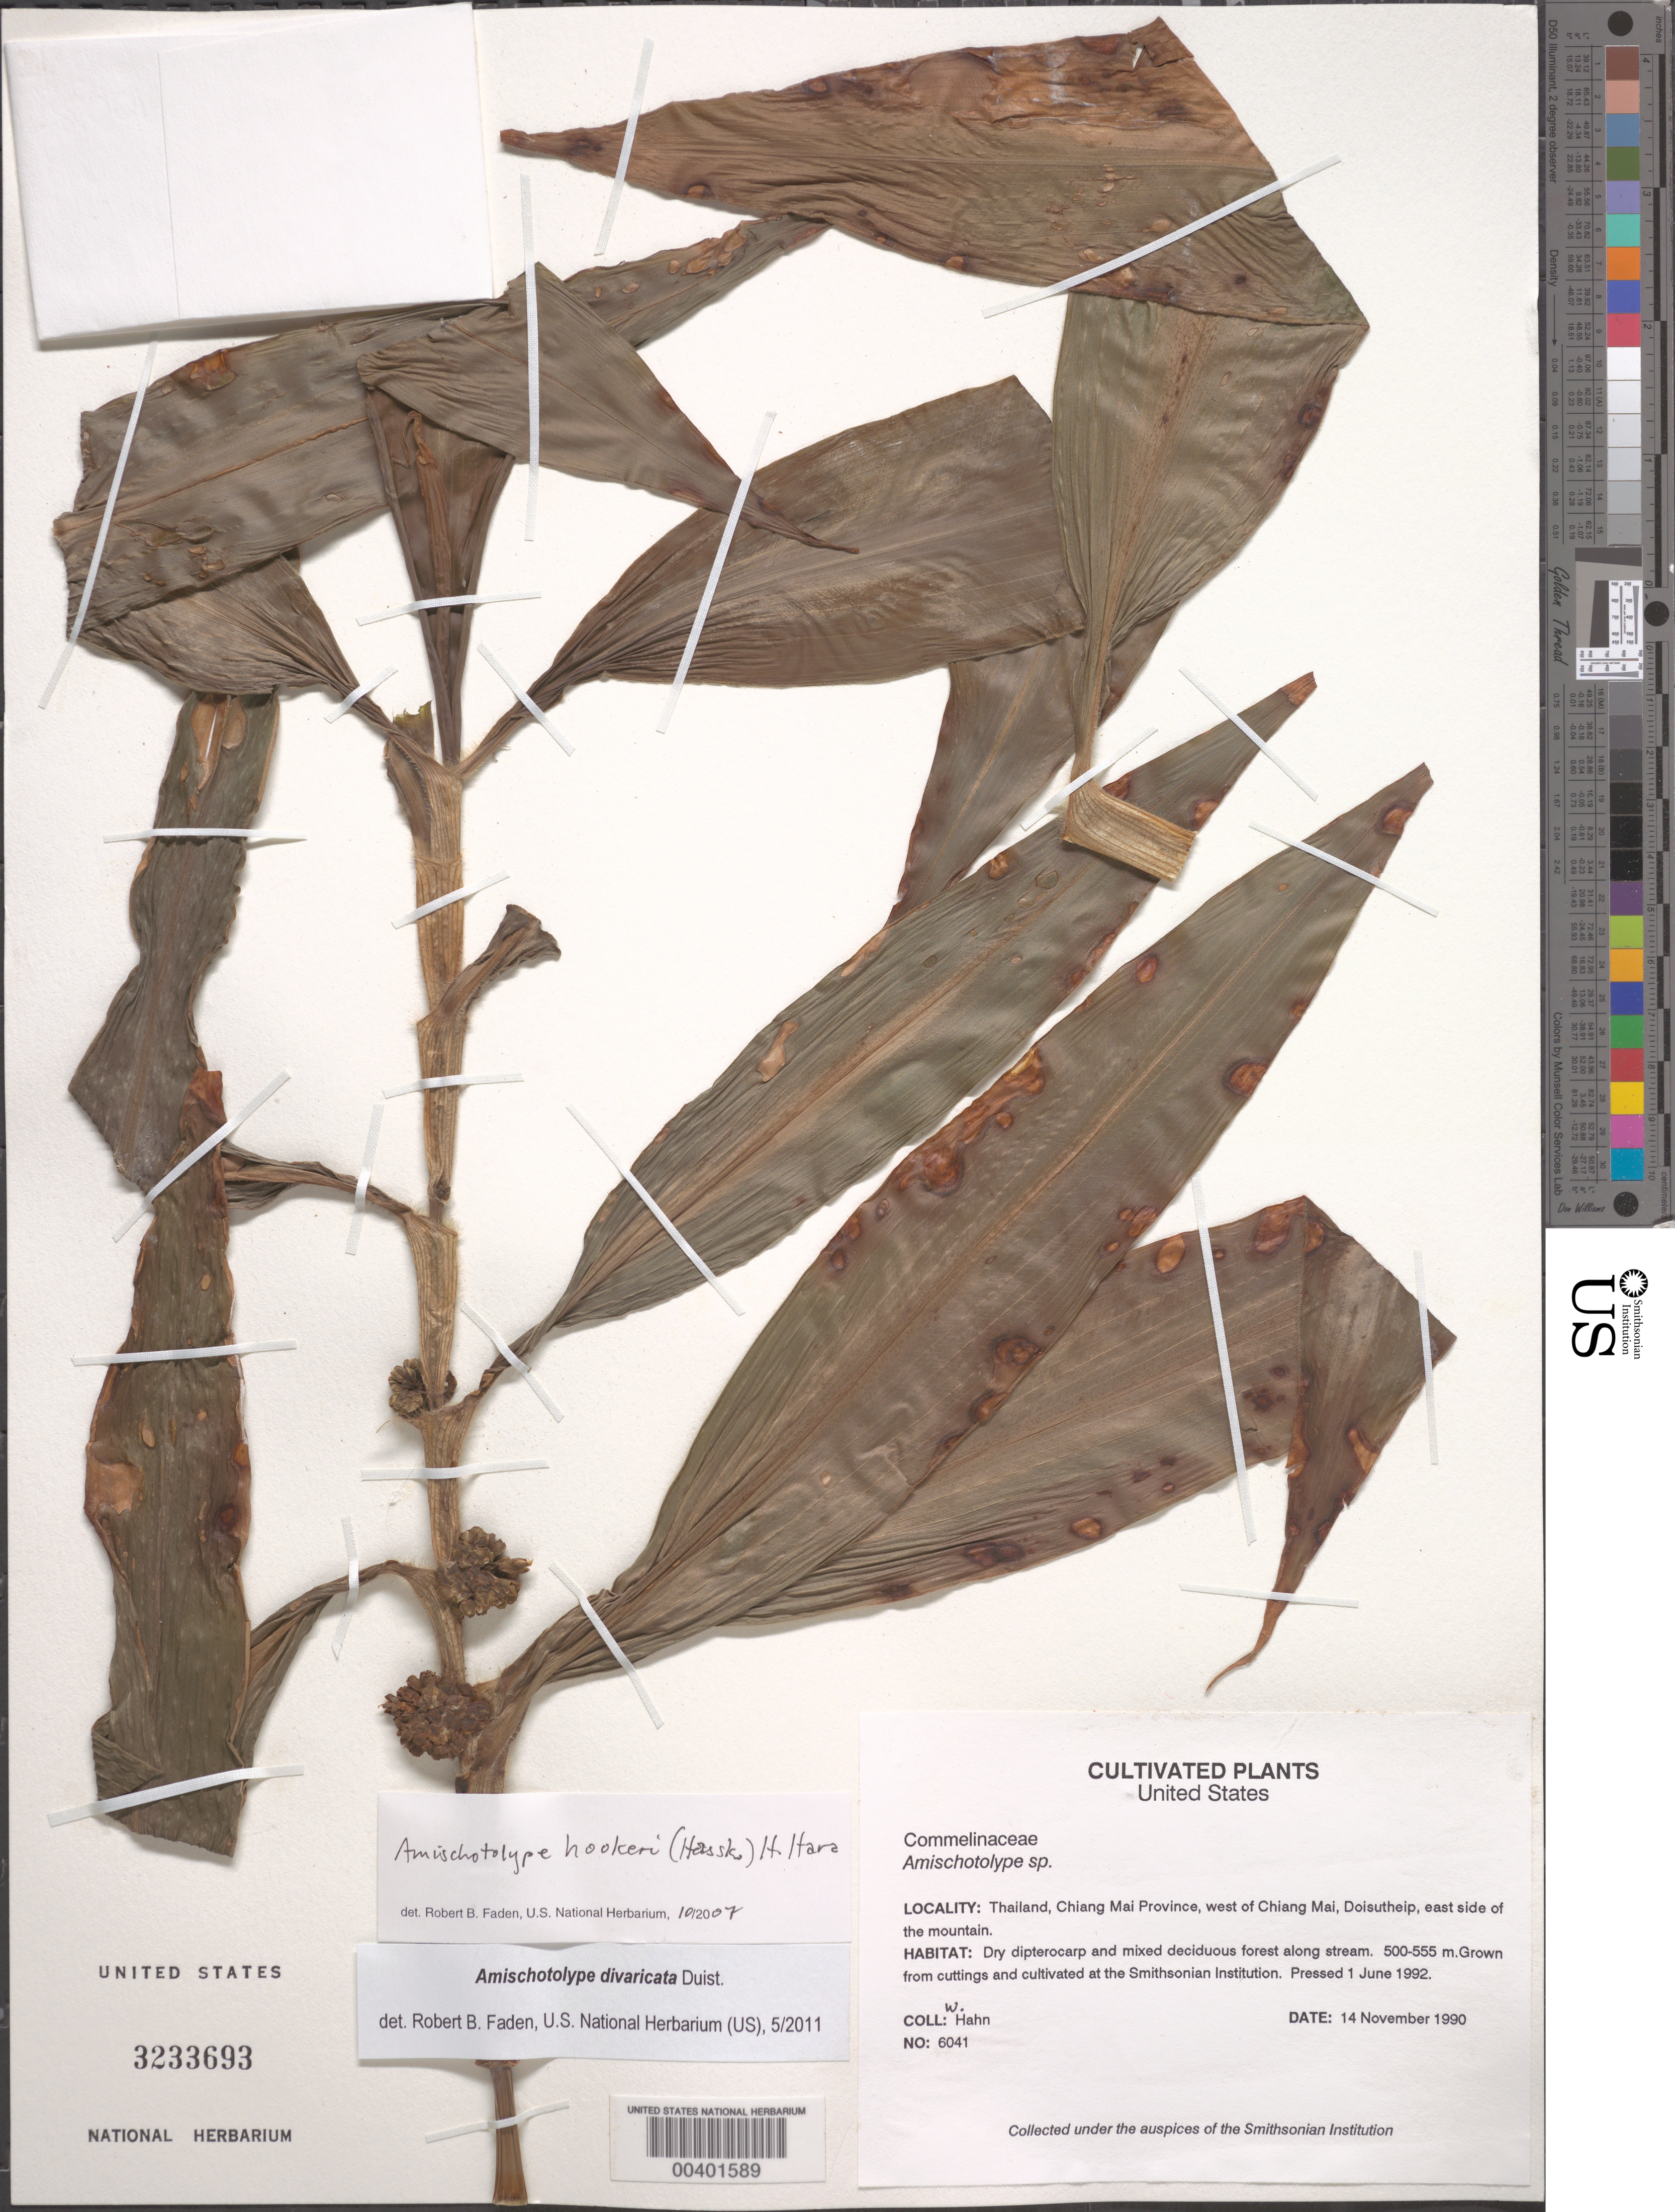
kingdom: Plantae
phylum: Tracheophyta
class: Liliopsida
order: Commelinales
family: Commelinaceae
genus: Amischotolype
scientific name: Amischotolype divaricata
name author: Duist.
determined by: Faden, Robert B., (US), Smithsonian Institution - National Museum of Natural History (UNITED STATES)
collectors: -- Hahn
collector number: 6041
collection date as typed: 14 Nov 1990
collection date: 1990-11-14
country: Thailand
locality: Chiang mai province, west of chiang mai, doisutheip, east side of the mountain.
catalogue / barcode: US 3233693